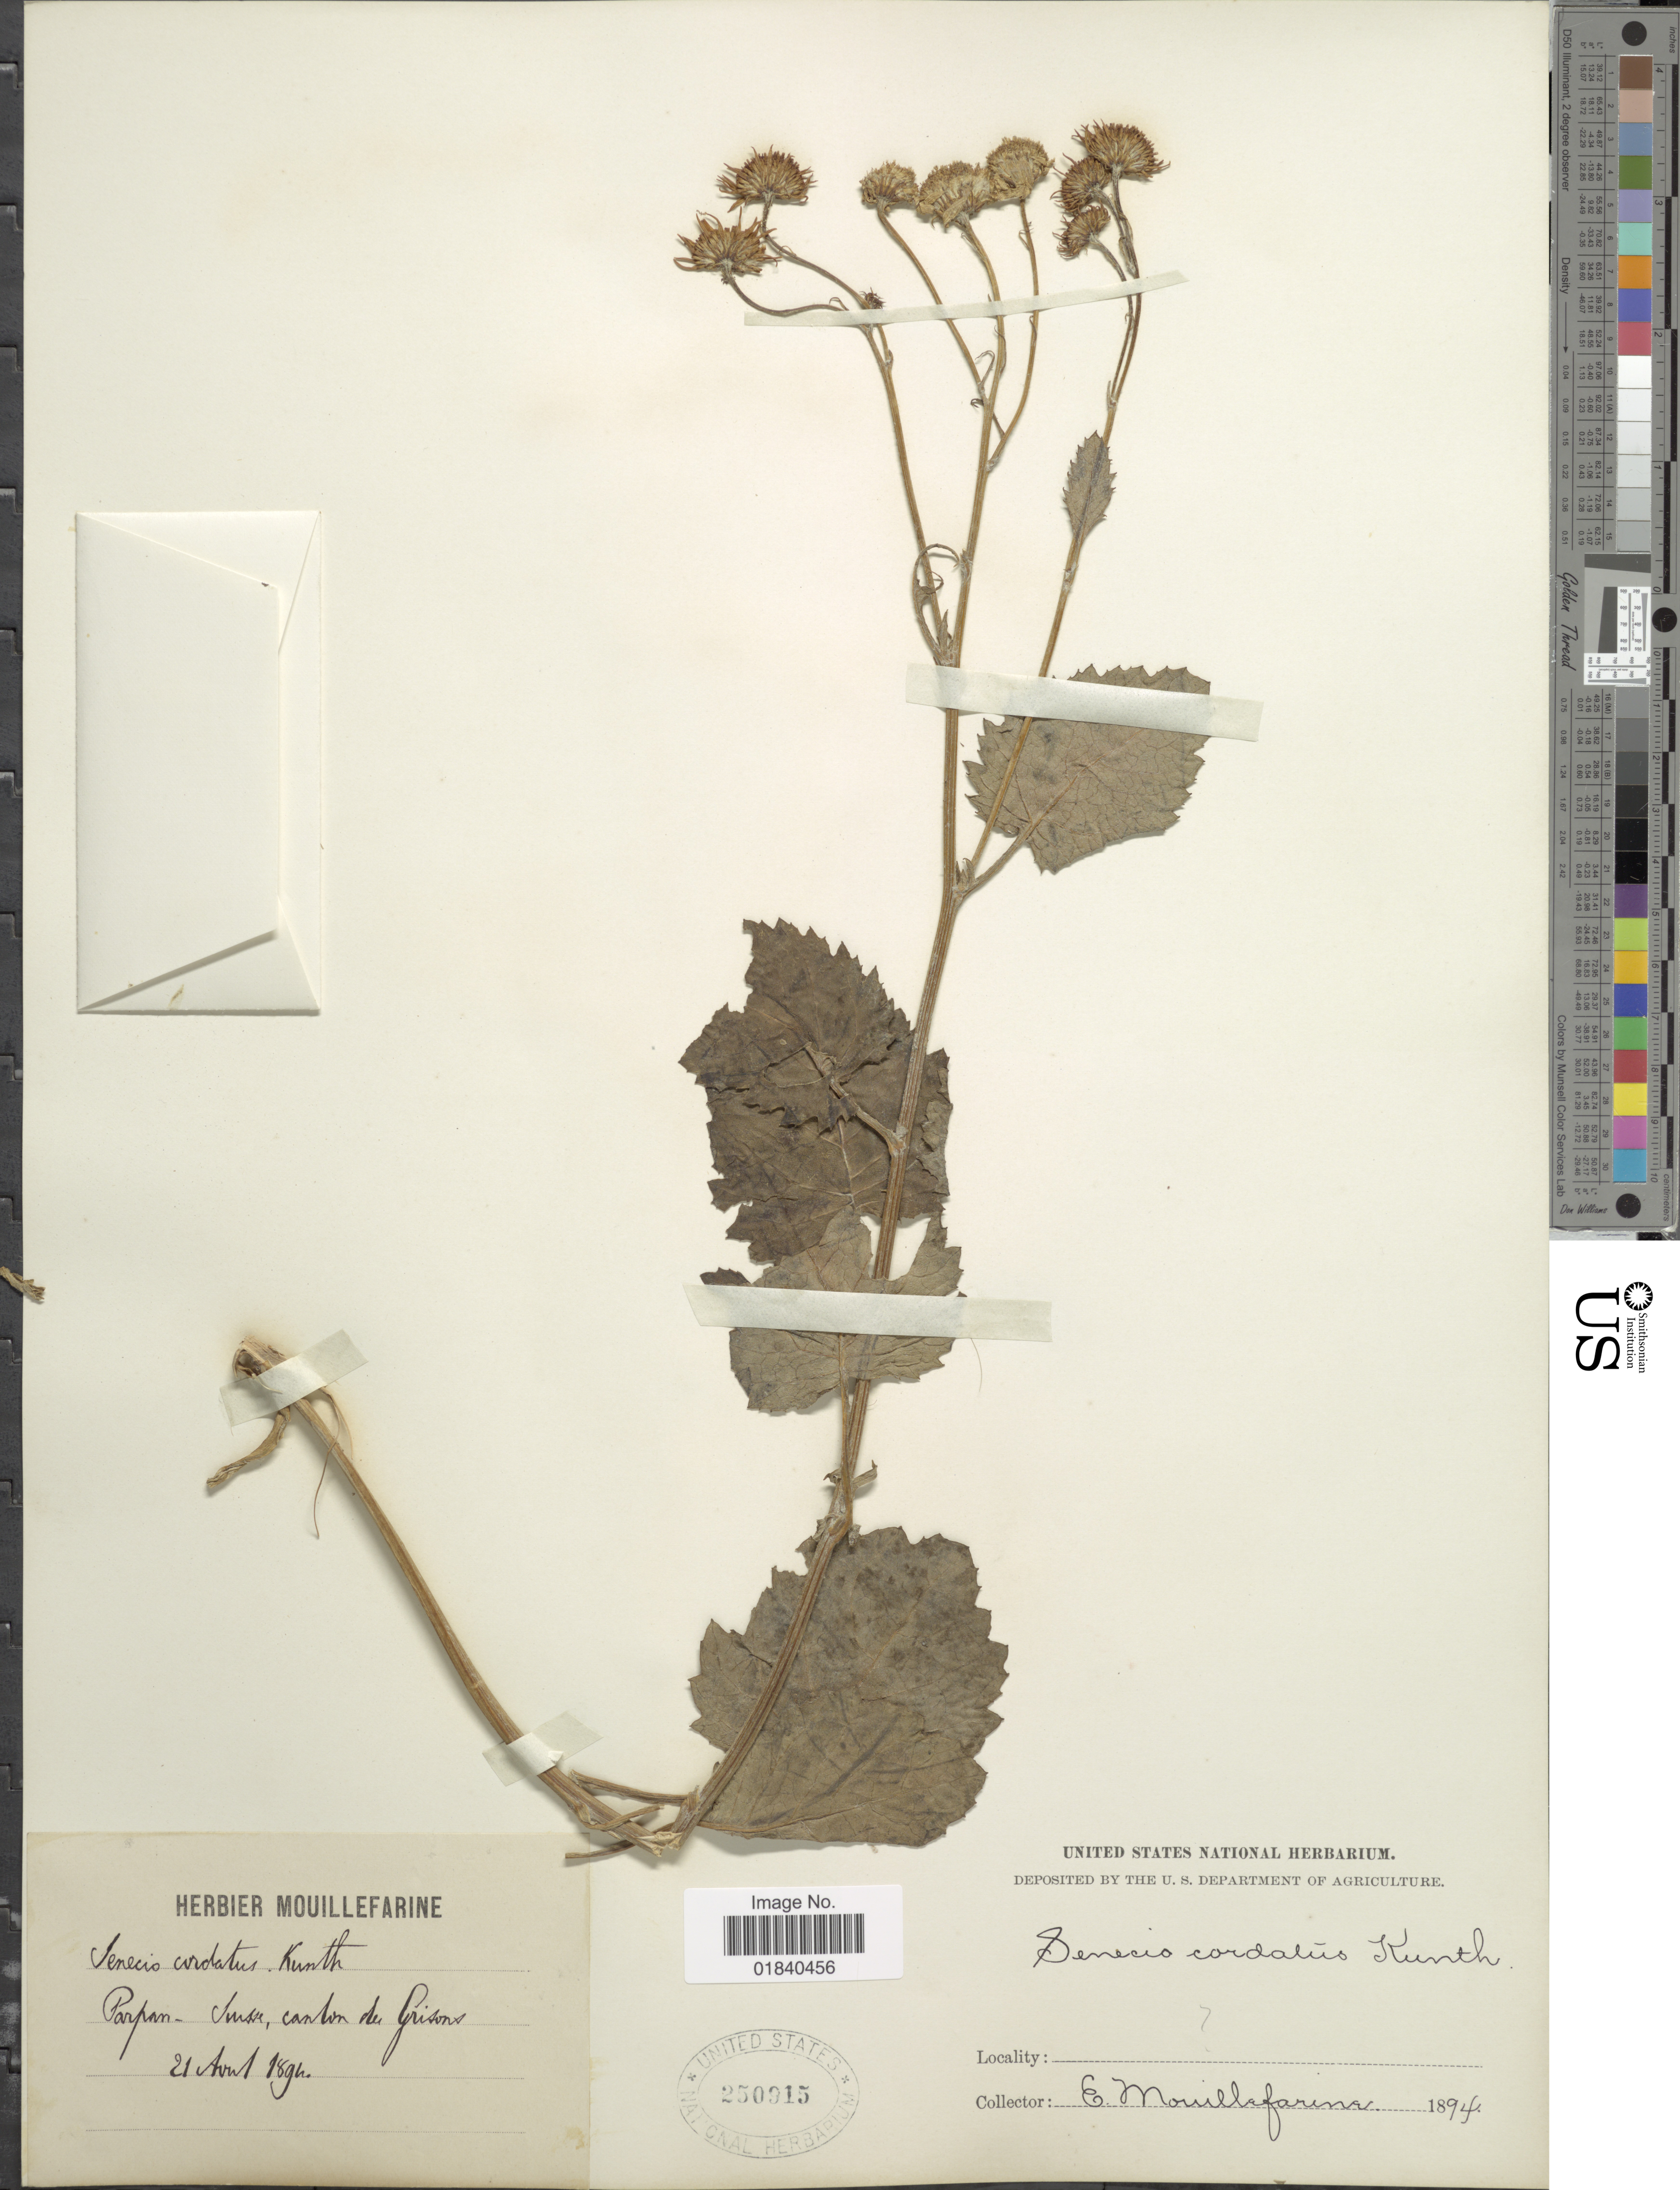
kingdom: Plantae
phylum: Tracheophyta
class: Magnoliopsida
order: Asterales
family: Asteraceae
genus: Senecio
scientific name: Senecio cordatus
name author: W.D.J. Koch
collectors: E. Mouillefarine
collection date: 1894-08-21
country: Switzerland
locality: Parpan - Suisse, canto des Grisons.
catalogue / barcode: US 250915